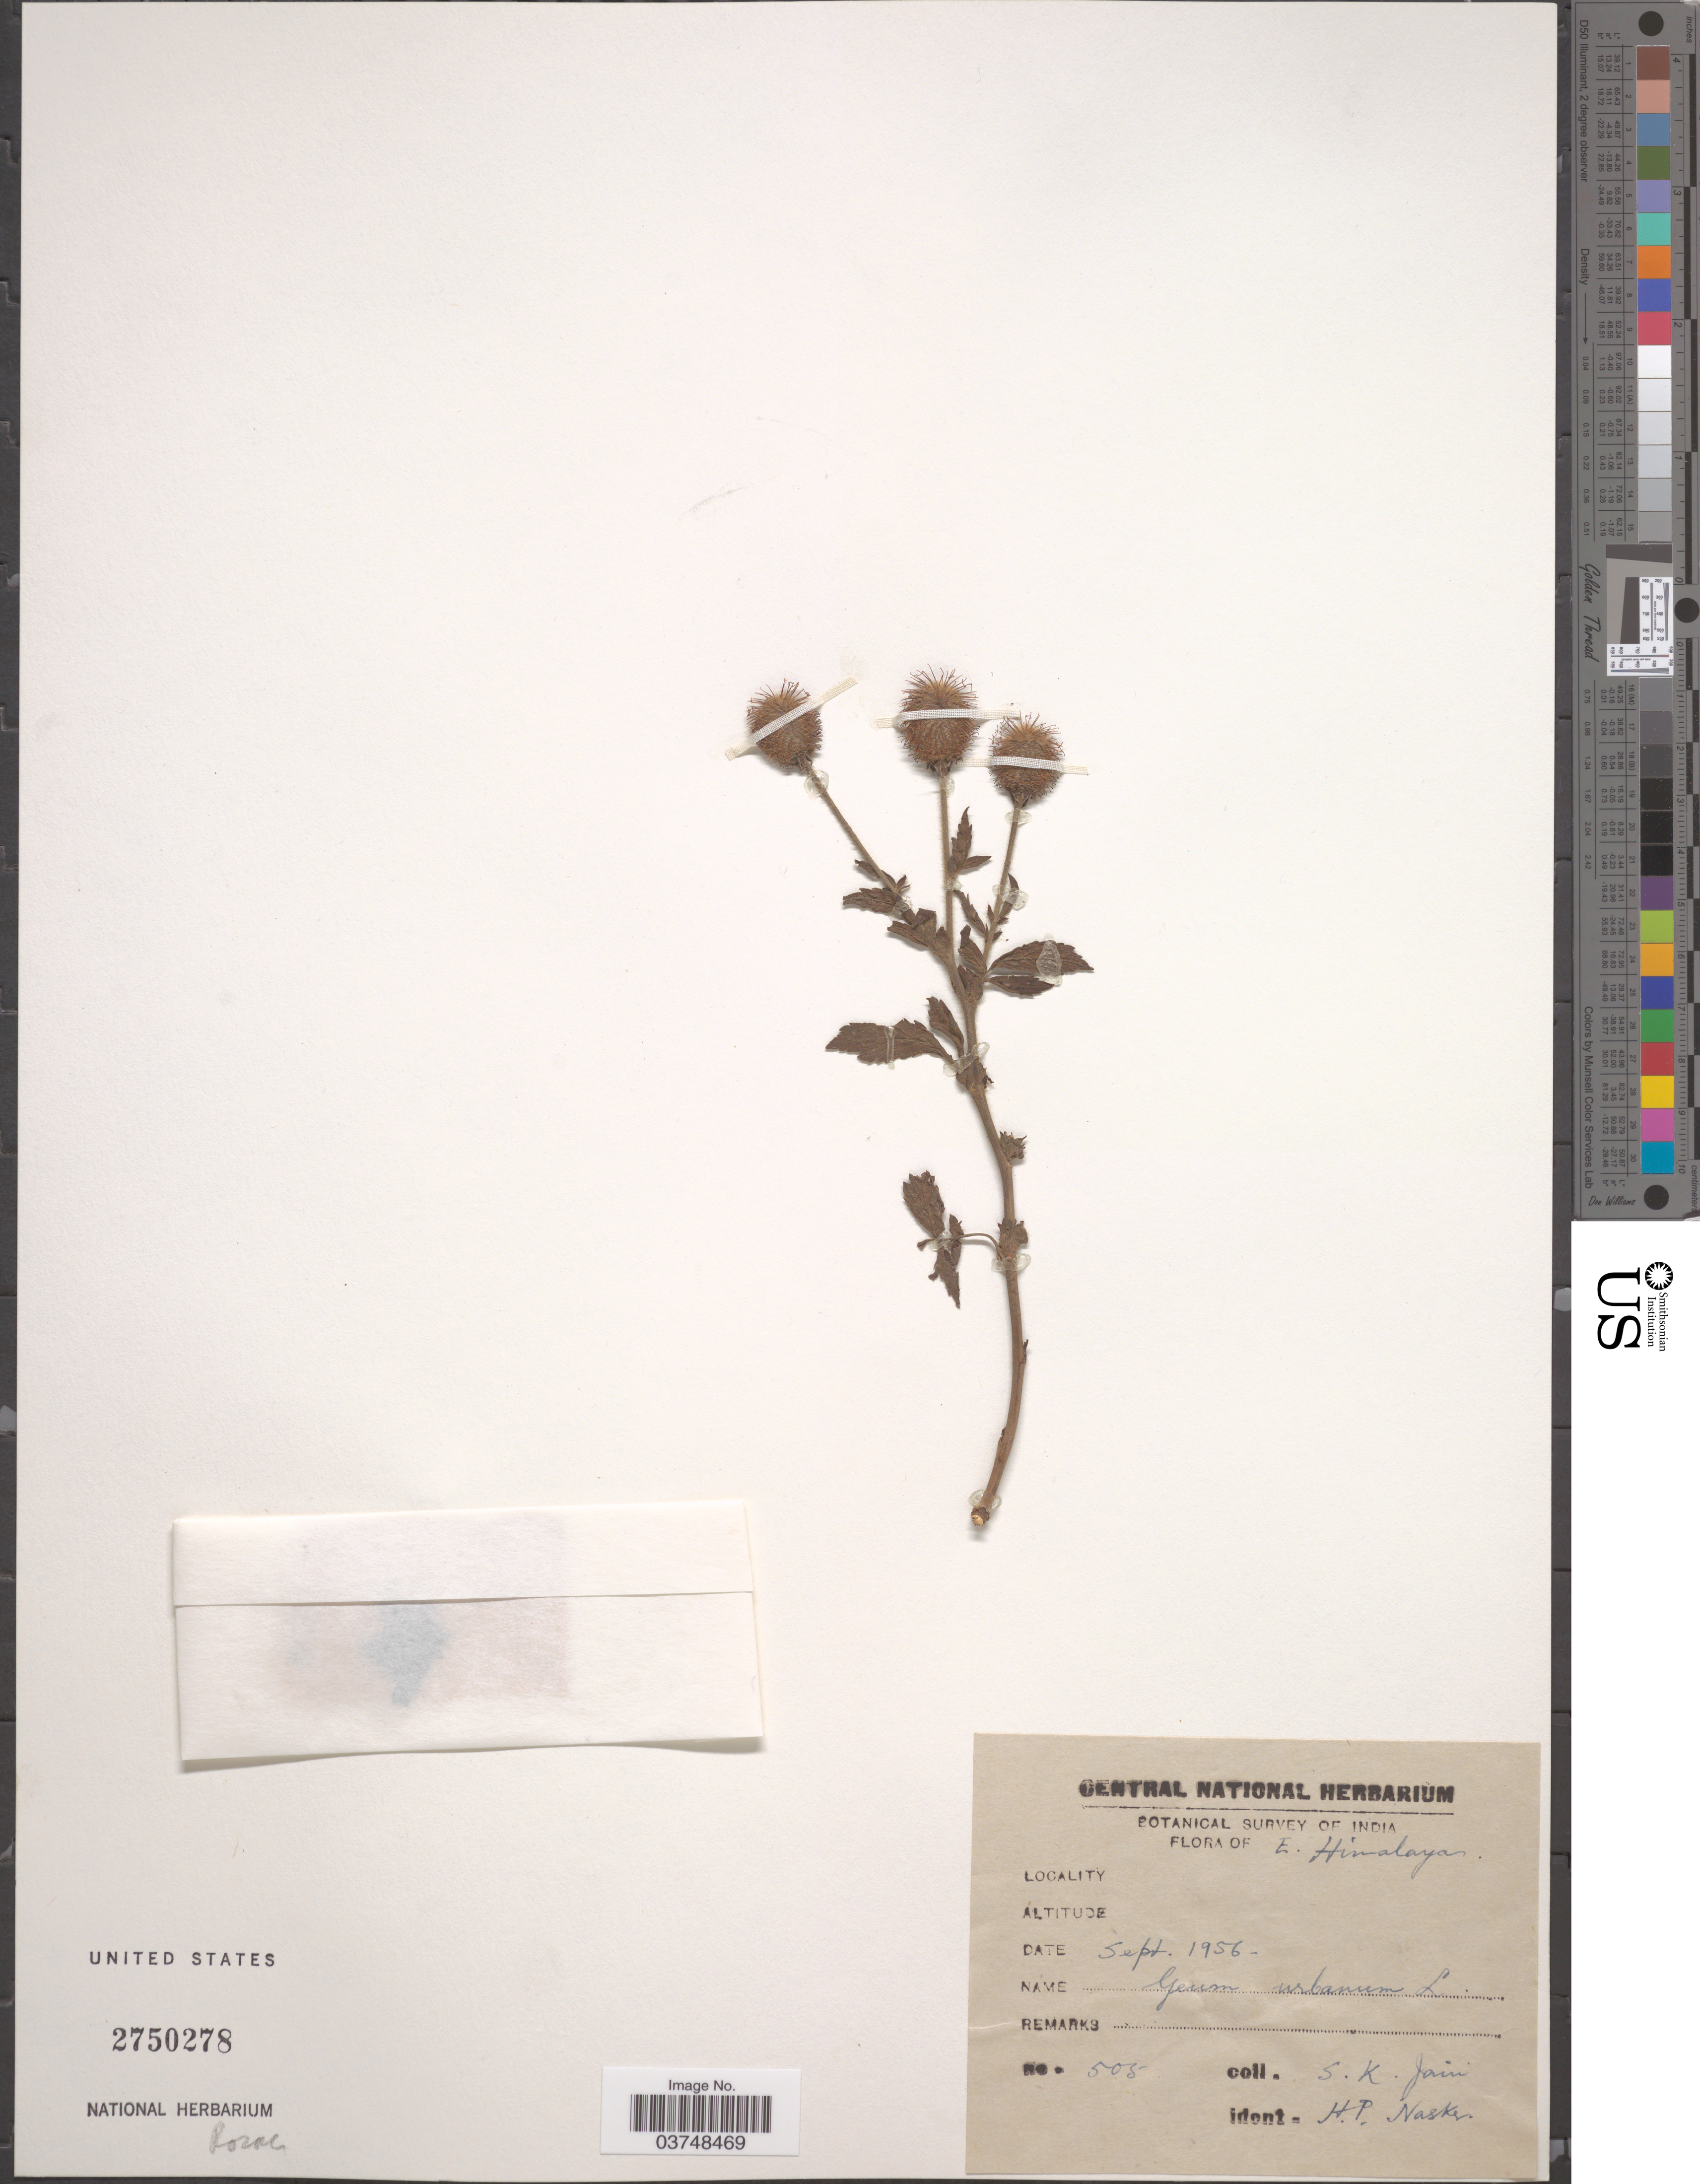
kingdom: Plantae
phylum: Tracheophyta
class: Magnoliopsida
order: Rosales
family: Rosaceae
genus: Geum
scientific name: Geum urbanum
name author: L.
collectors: S. Jain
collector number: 505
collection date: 1956-09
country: India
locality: E. Himalaya.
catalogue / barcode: US 2750278